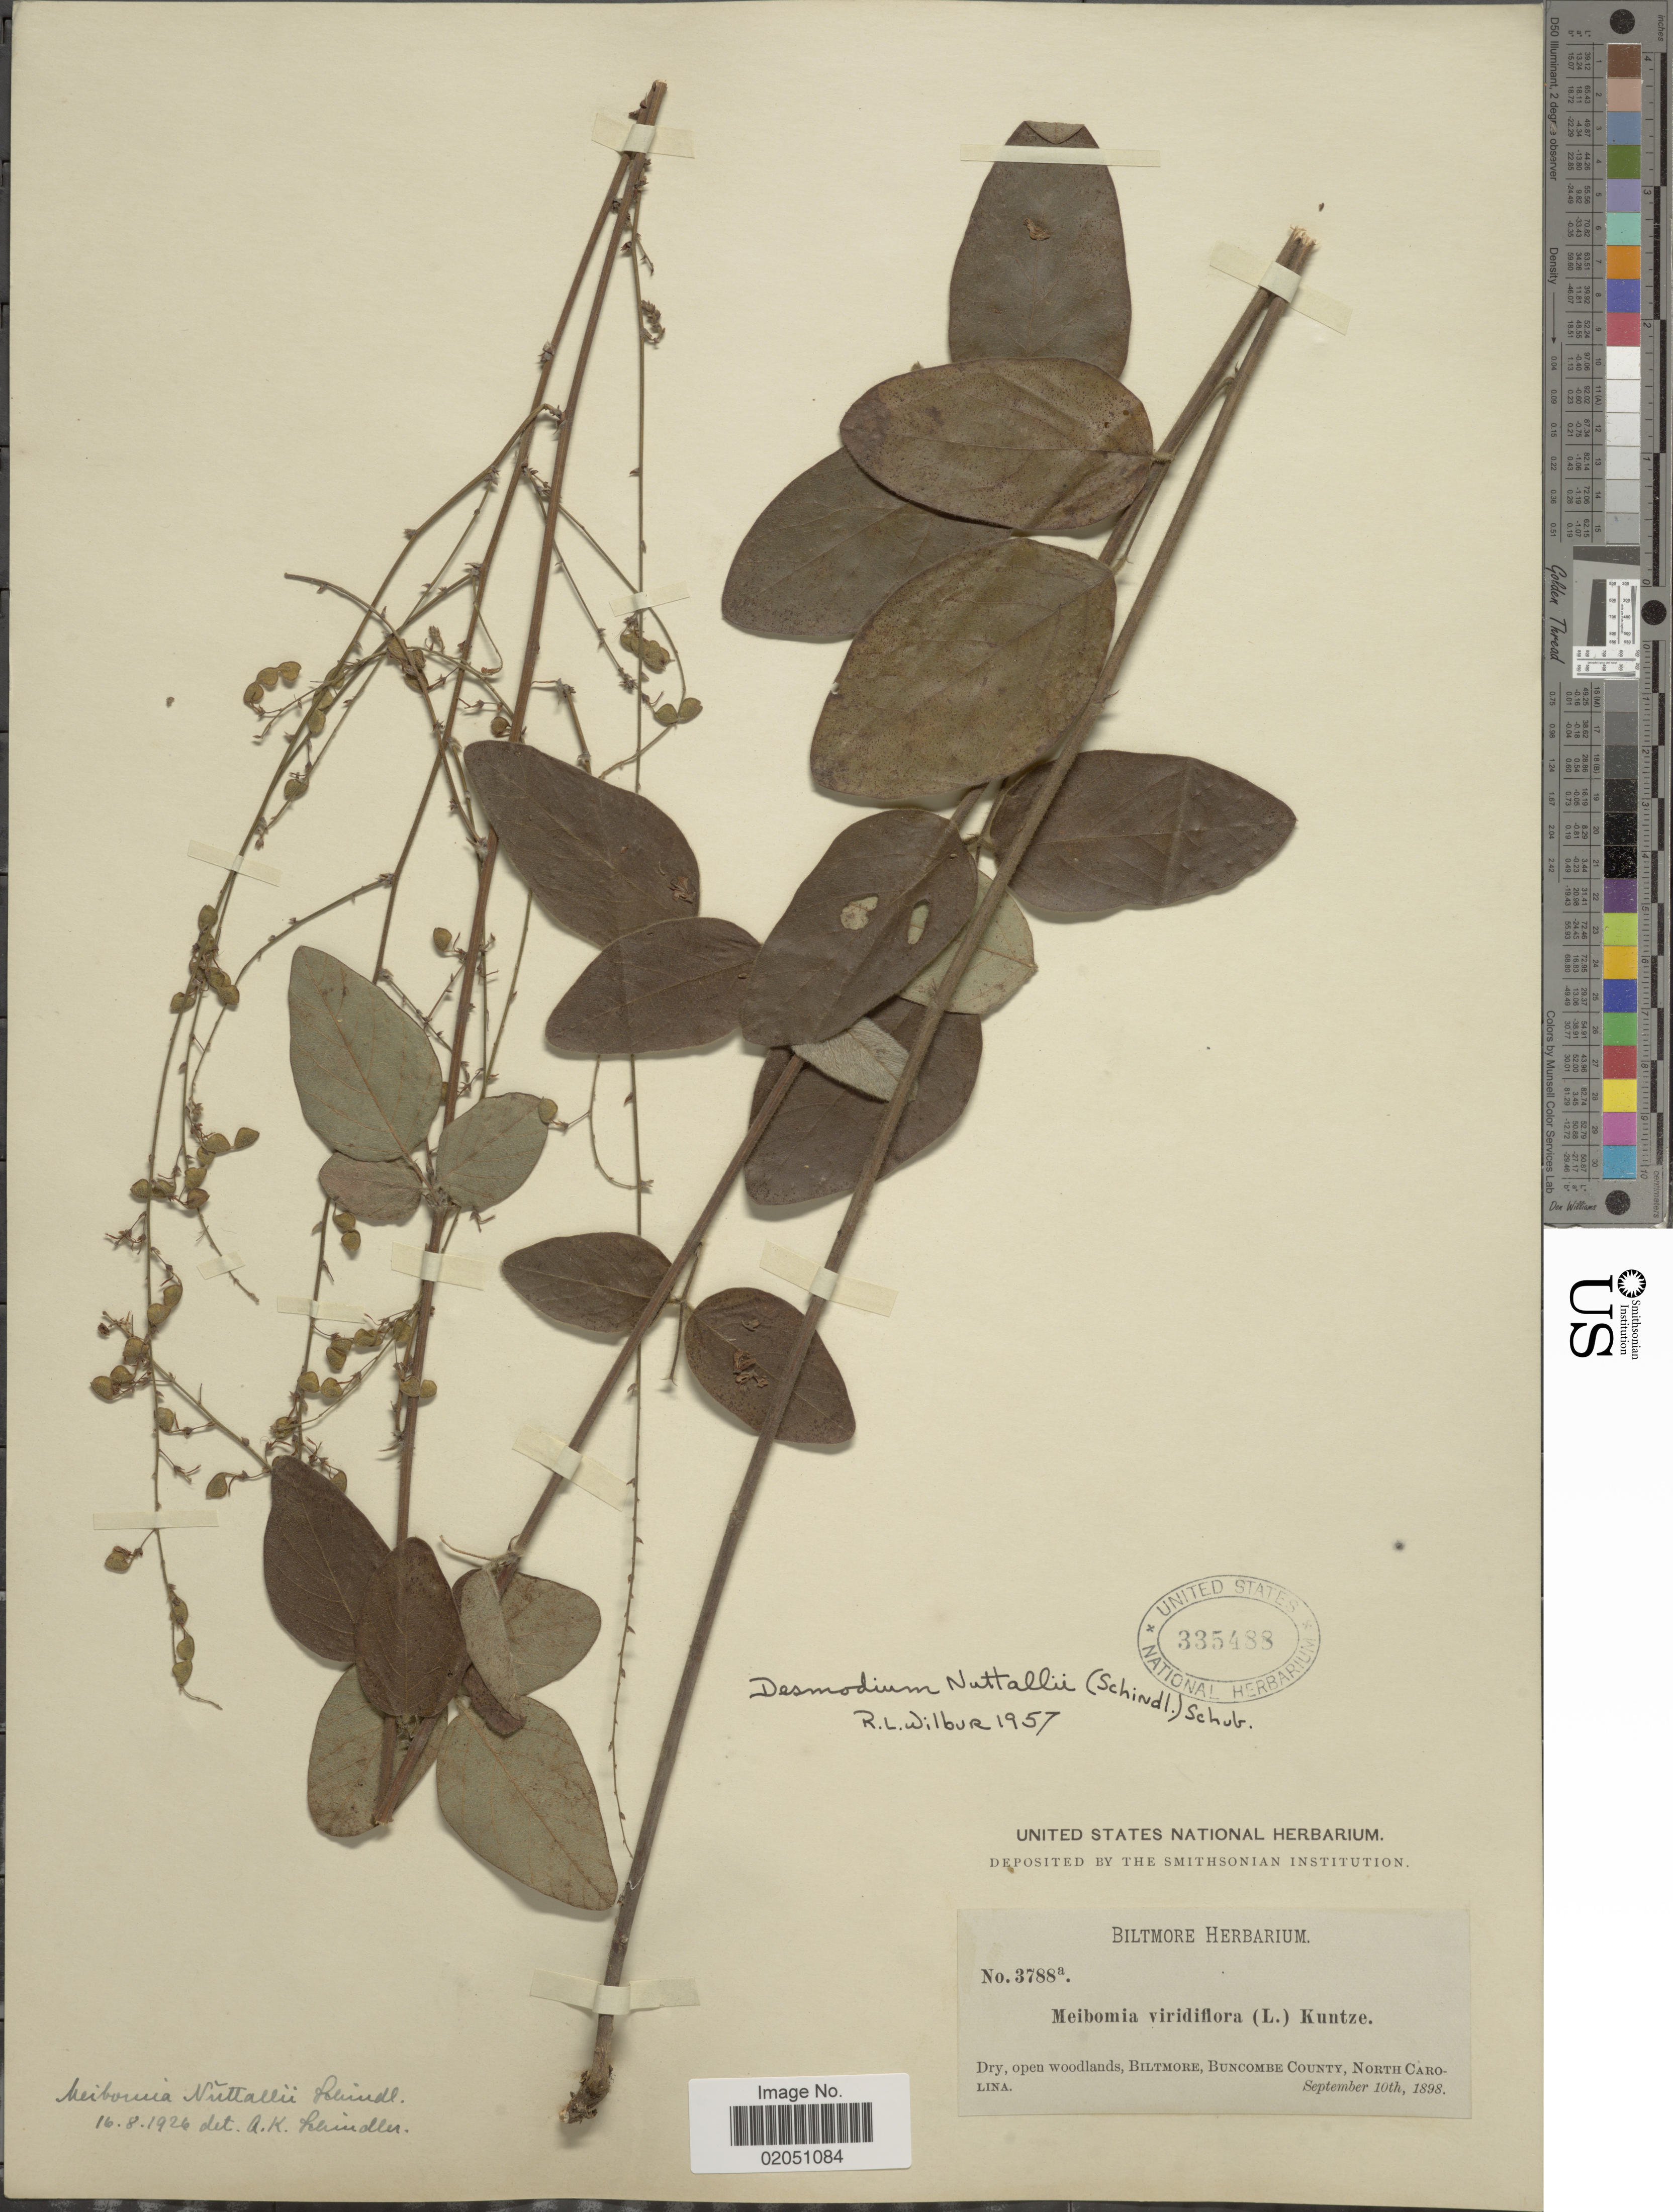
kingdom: Plantae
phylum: Tracheophyta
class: Magnoliopsida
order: Fabales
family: Fabaceae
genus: Desmodium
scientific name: Desmodium nuttallii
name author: (Schindl.) B.G. Schub.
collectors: ex herb. Biltmore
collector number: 3788a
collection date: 1898-09-10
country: United States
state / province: North Carolina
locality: Dry, open woodlands, Biltmore, Buncombe County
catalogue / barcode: US 335488